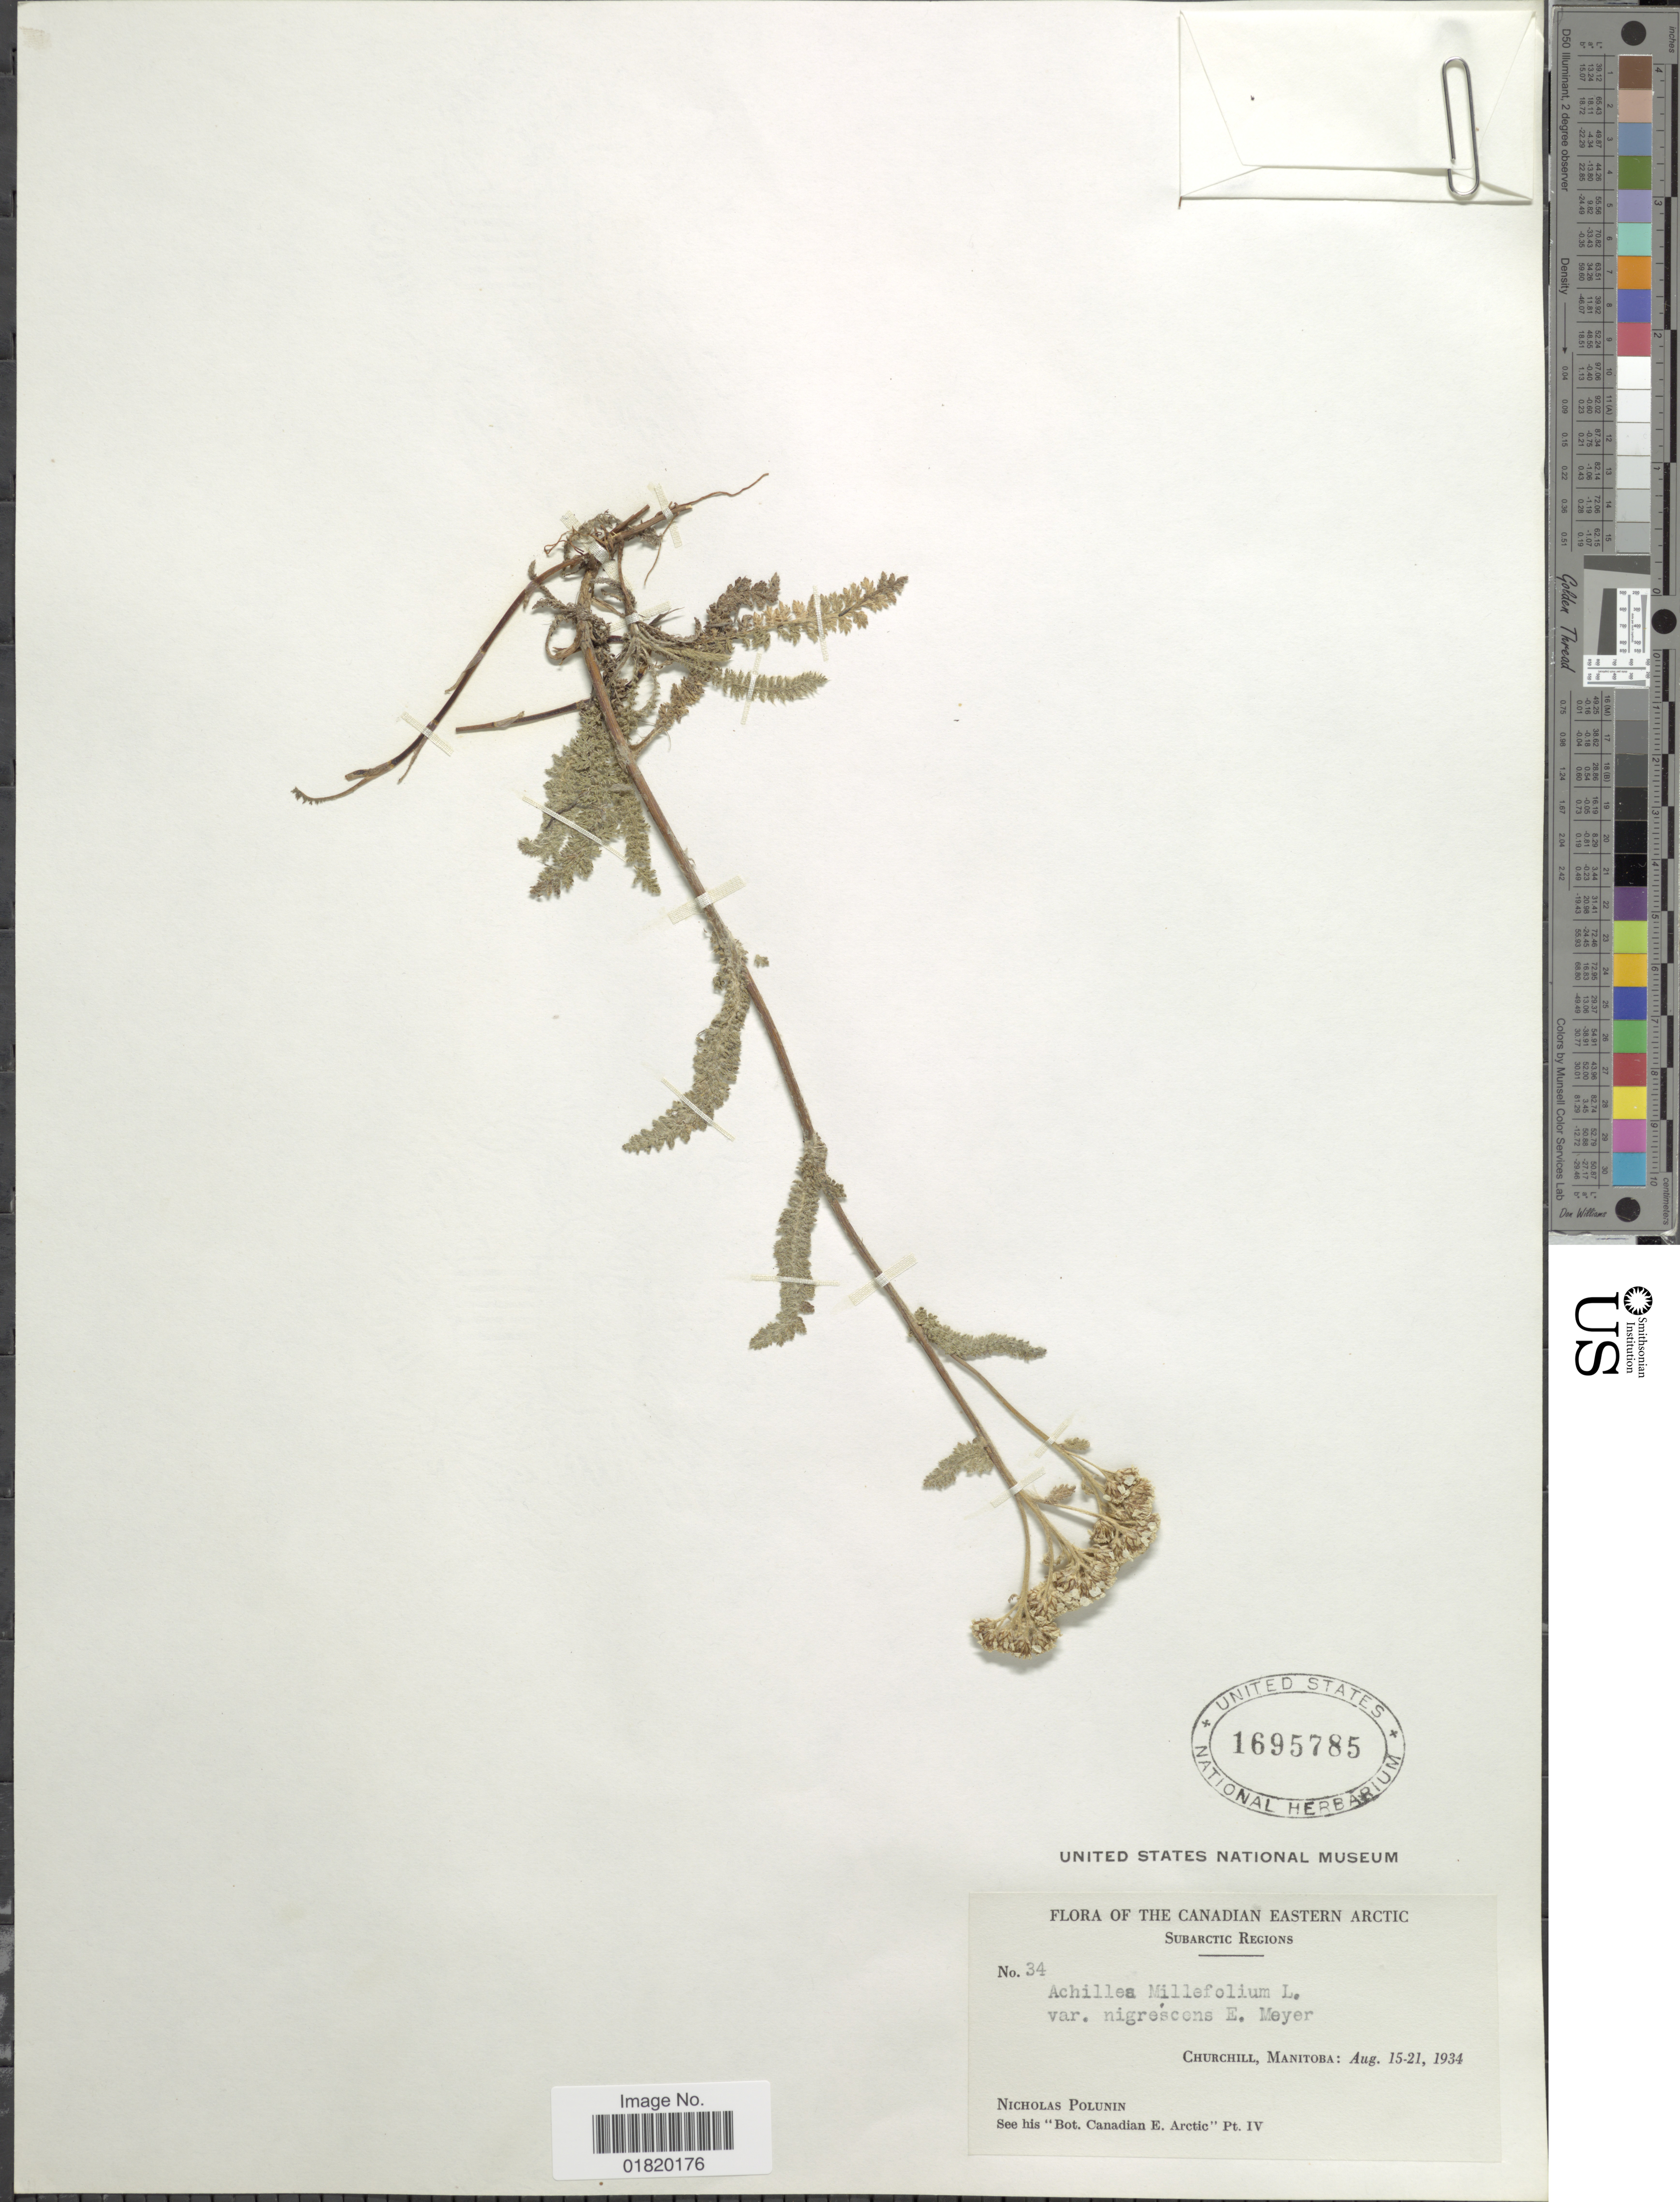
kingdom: Plantae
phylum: Tracheophyta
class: Magnoliopsida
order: Asterales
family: Asteraceae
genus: Achillea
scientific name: Achillea millefolium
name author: L.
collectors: N. V. Polunin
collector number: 34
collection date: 1934-08-15/1934-08-21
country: Canada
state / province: Manitoba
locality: Canadian Eastern Arctic. Subarctic Regions. Churchill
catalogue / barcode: US 1695785